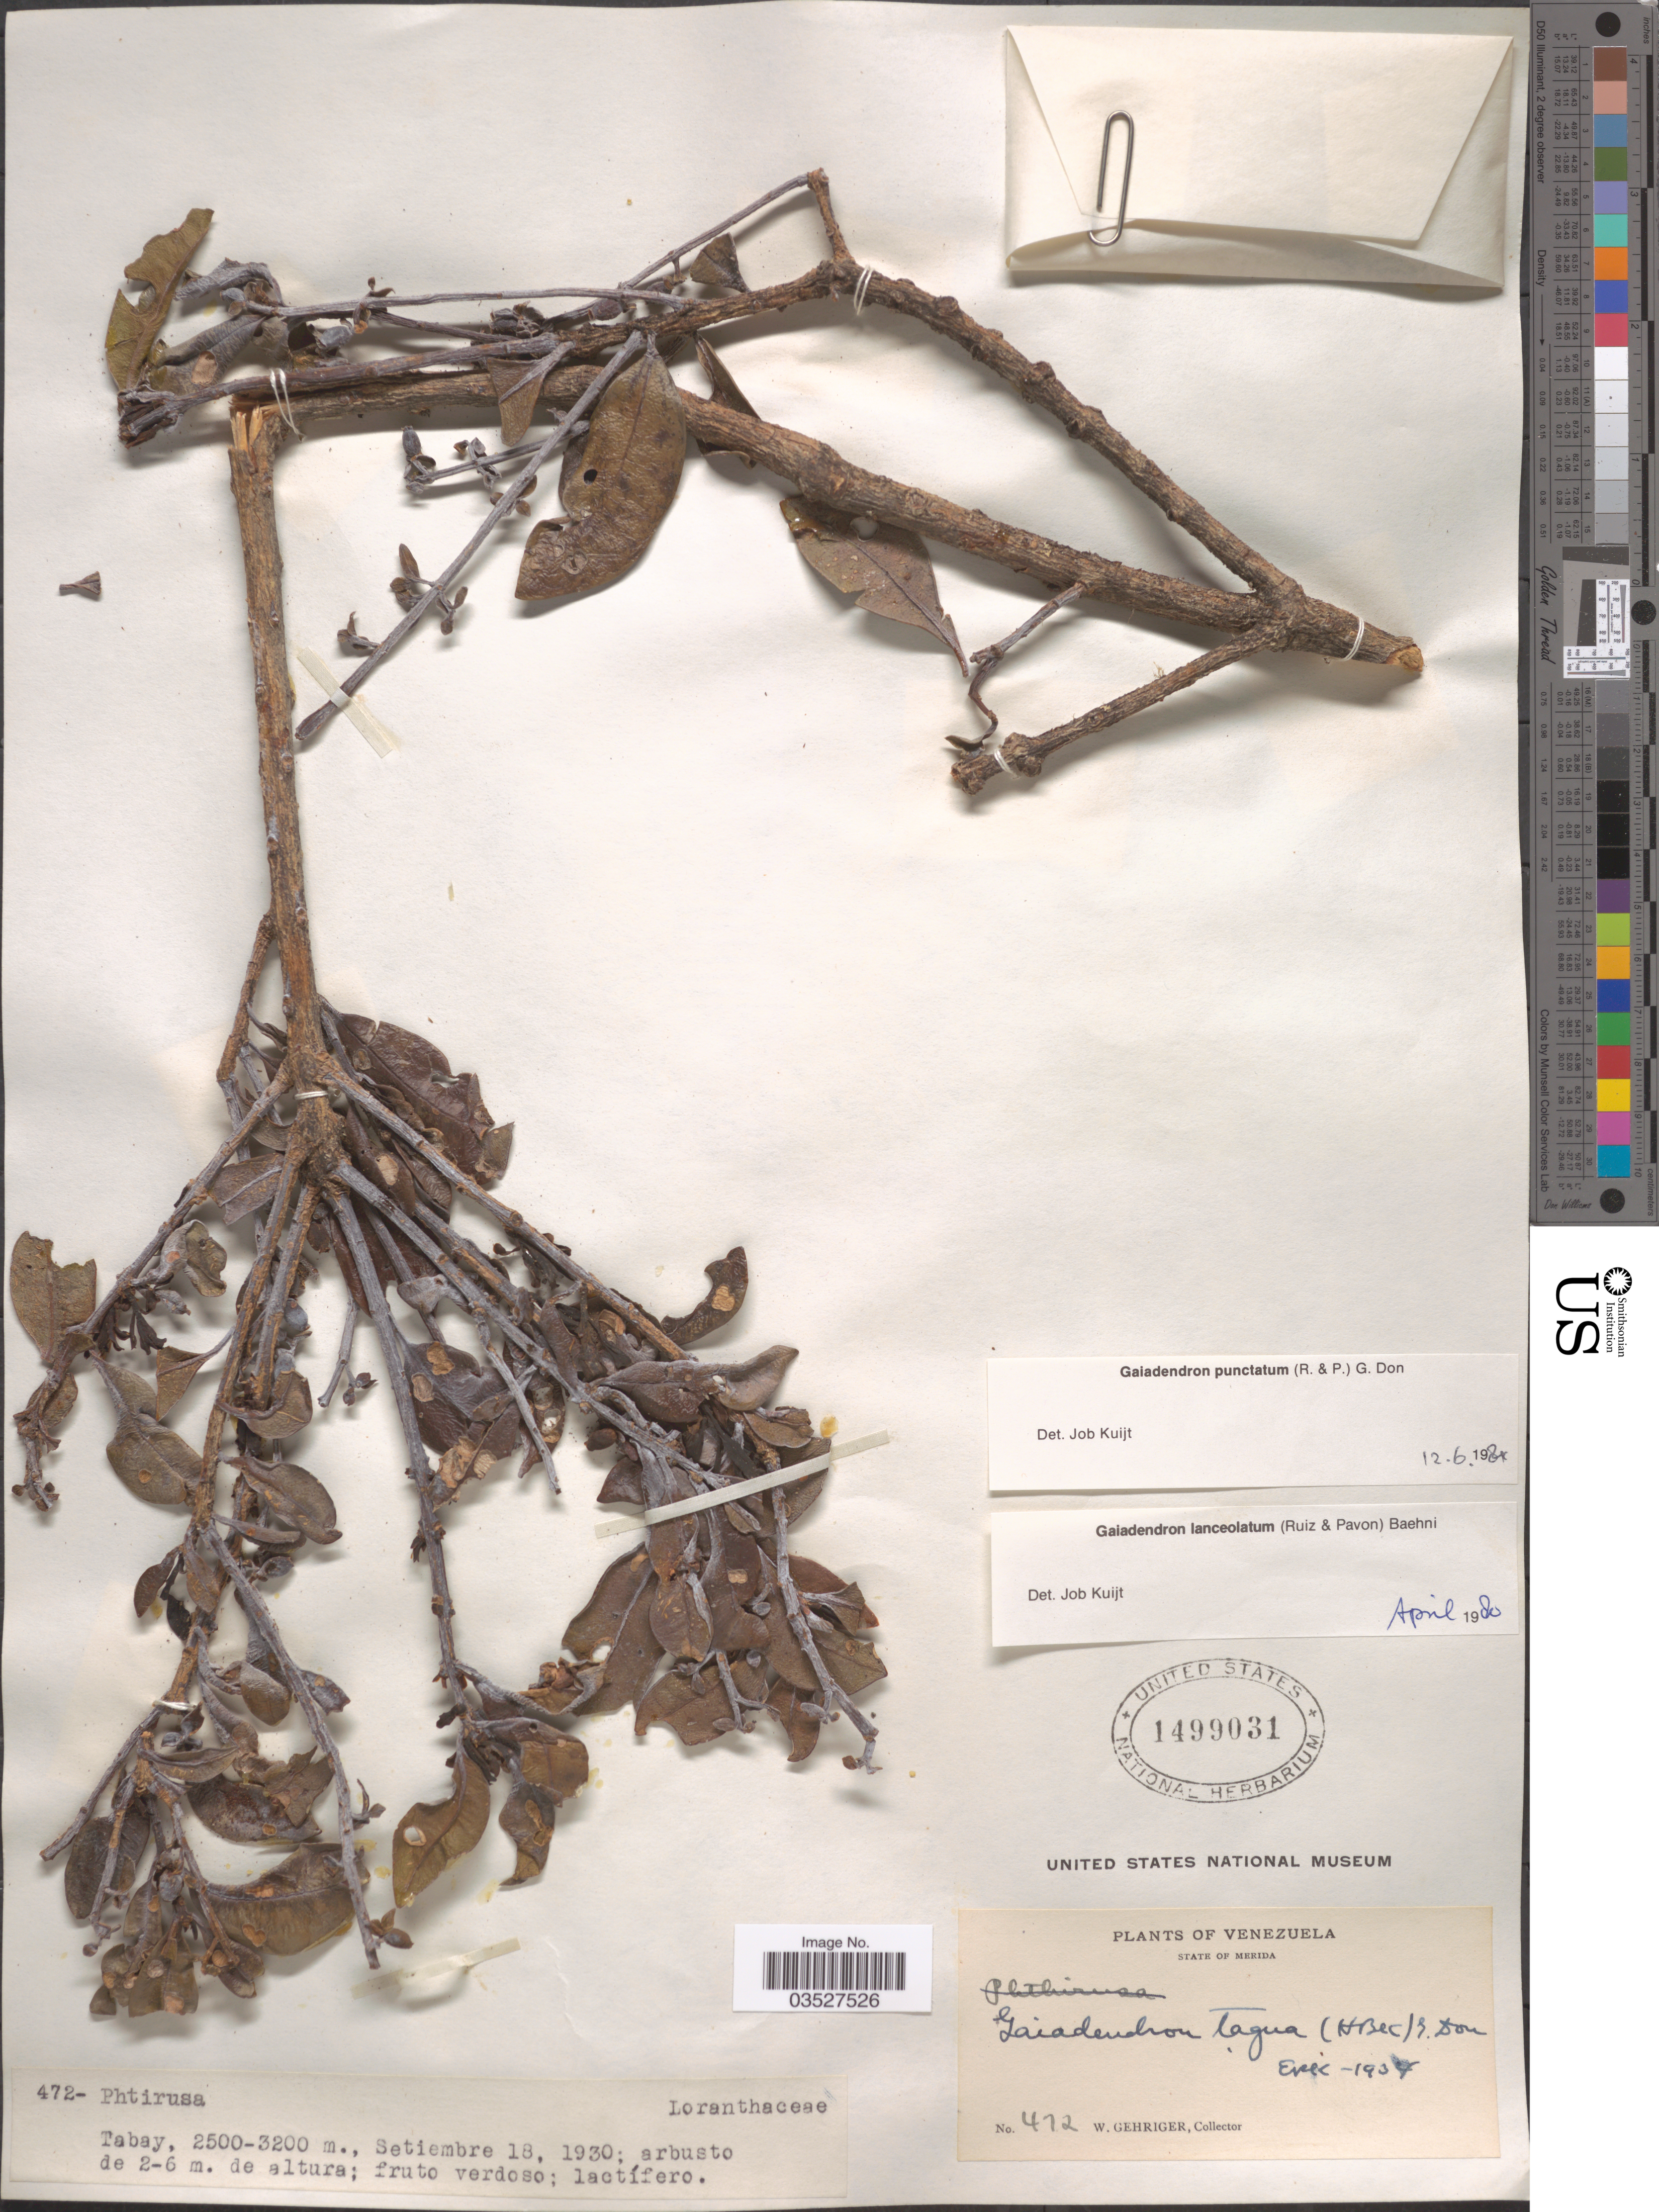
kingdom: Plantae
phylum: Tracheophyta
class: Magnoliopsida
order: Santalales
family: Loranthaceae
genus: Gaiadendron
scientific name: Gaiadendron punctatum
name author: (Ruiz & Pav.) G. Don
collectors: W. Gehriger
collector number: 472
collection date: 1930-09-18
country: Venezuela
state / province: Mérida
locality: Tabay.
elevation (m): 2500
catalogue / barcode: US 1499031